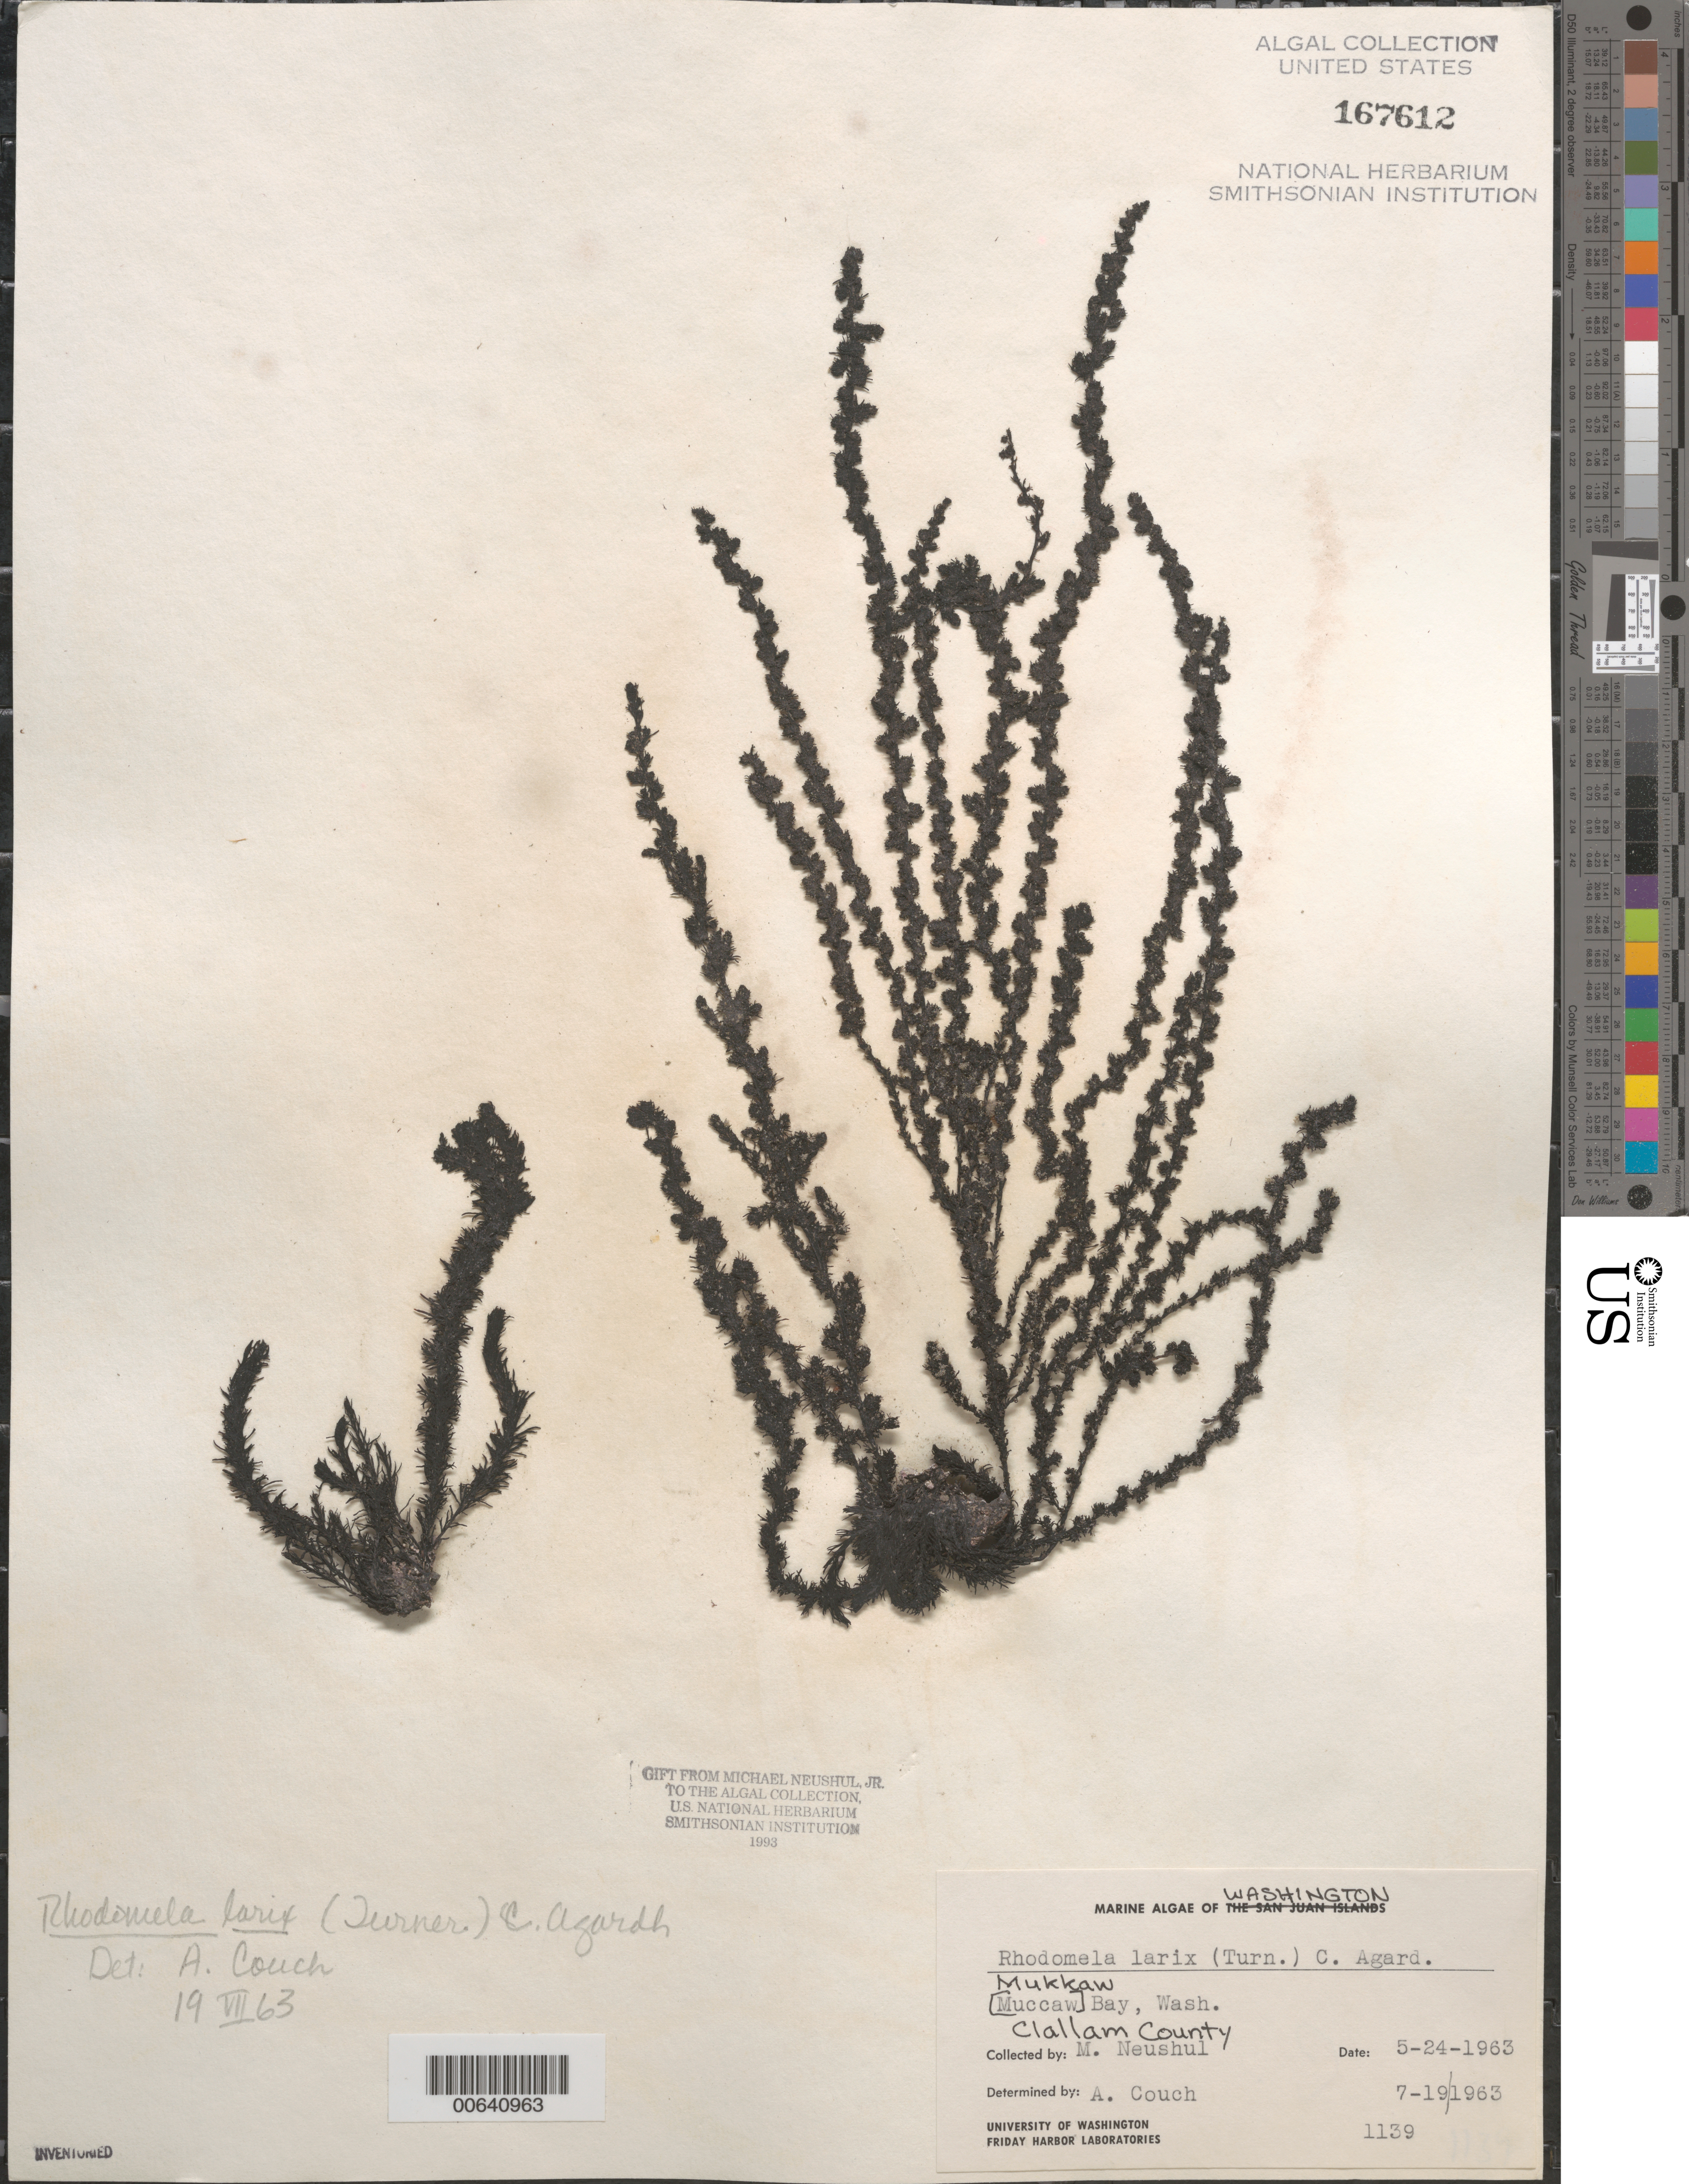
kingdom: Plantae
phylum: Rhodophyta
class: Florideophyceae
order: Ceramiales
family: Rhodomelaceae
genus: Neorhodomela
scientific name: Neorhodomela larix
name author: (Turner) Masuda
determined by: Algae name updating Project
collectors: M. Neushul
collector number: Neushul 1139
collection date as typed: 24 May 1963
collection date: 1963-05-24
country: United States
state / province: Washington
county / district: Clallam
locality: Mukkaw Bay (Muccaw Bay)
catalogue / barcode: US 167612